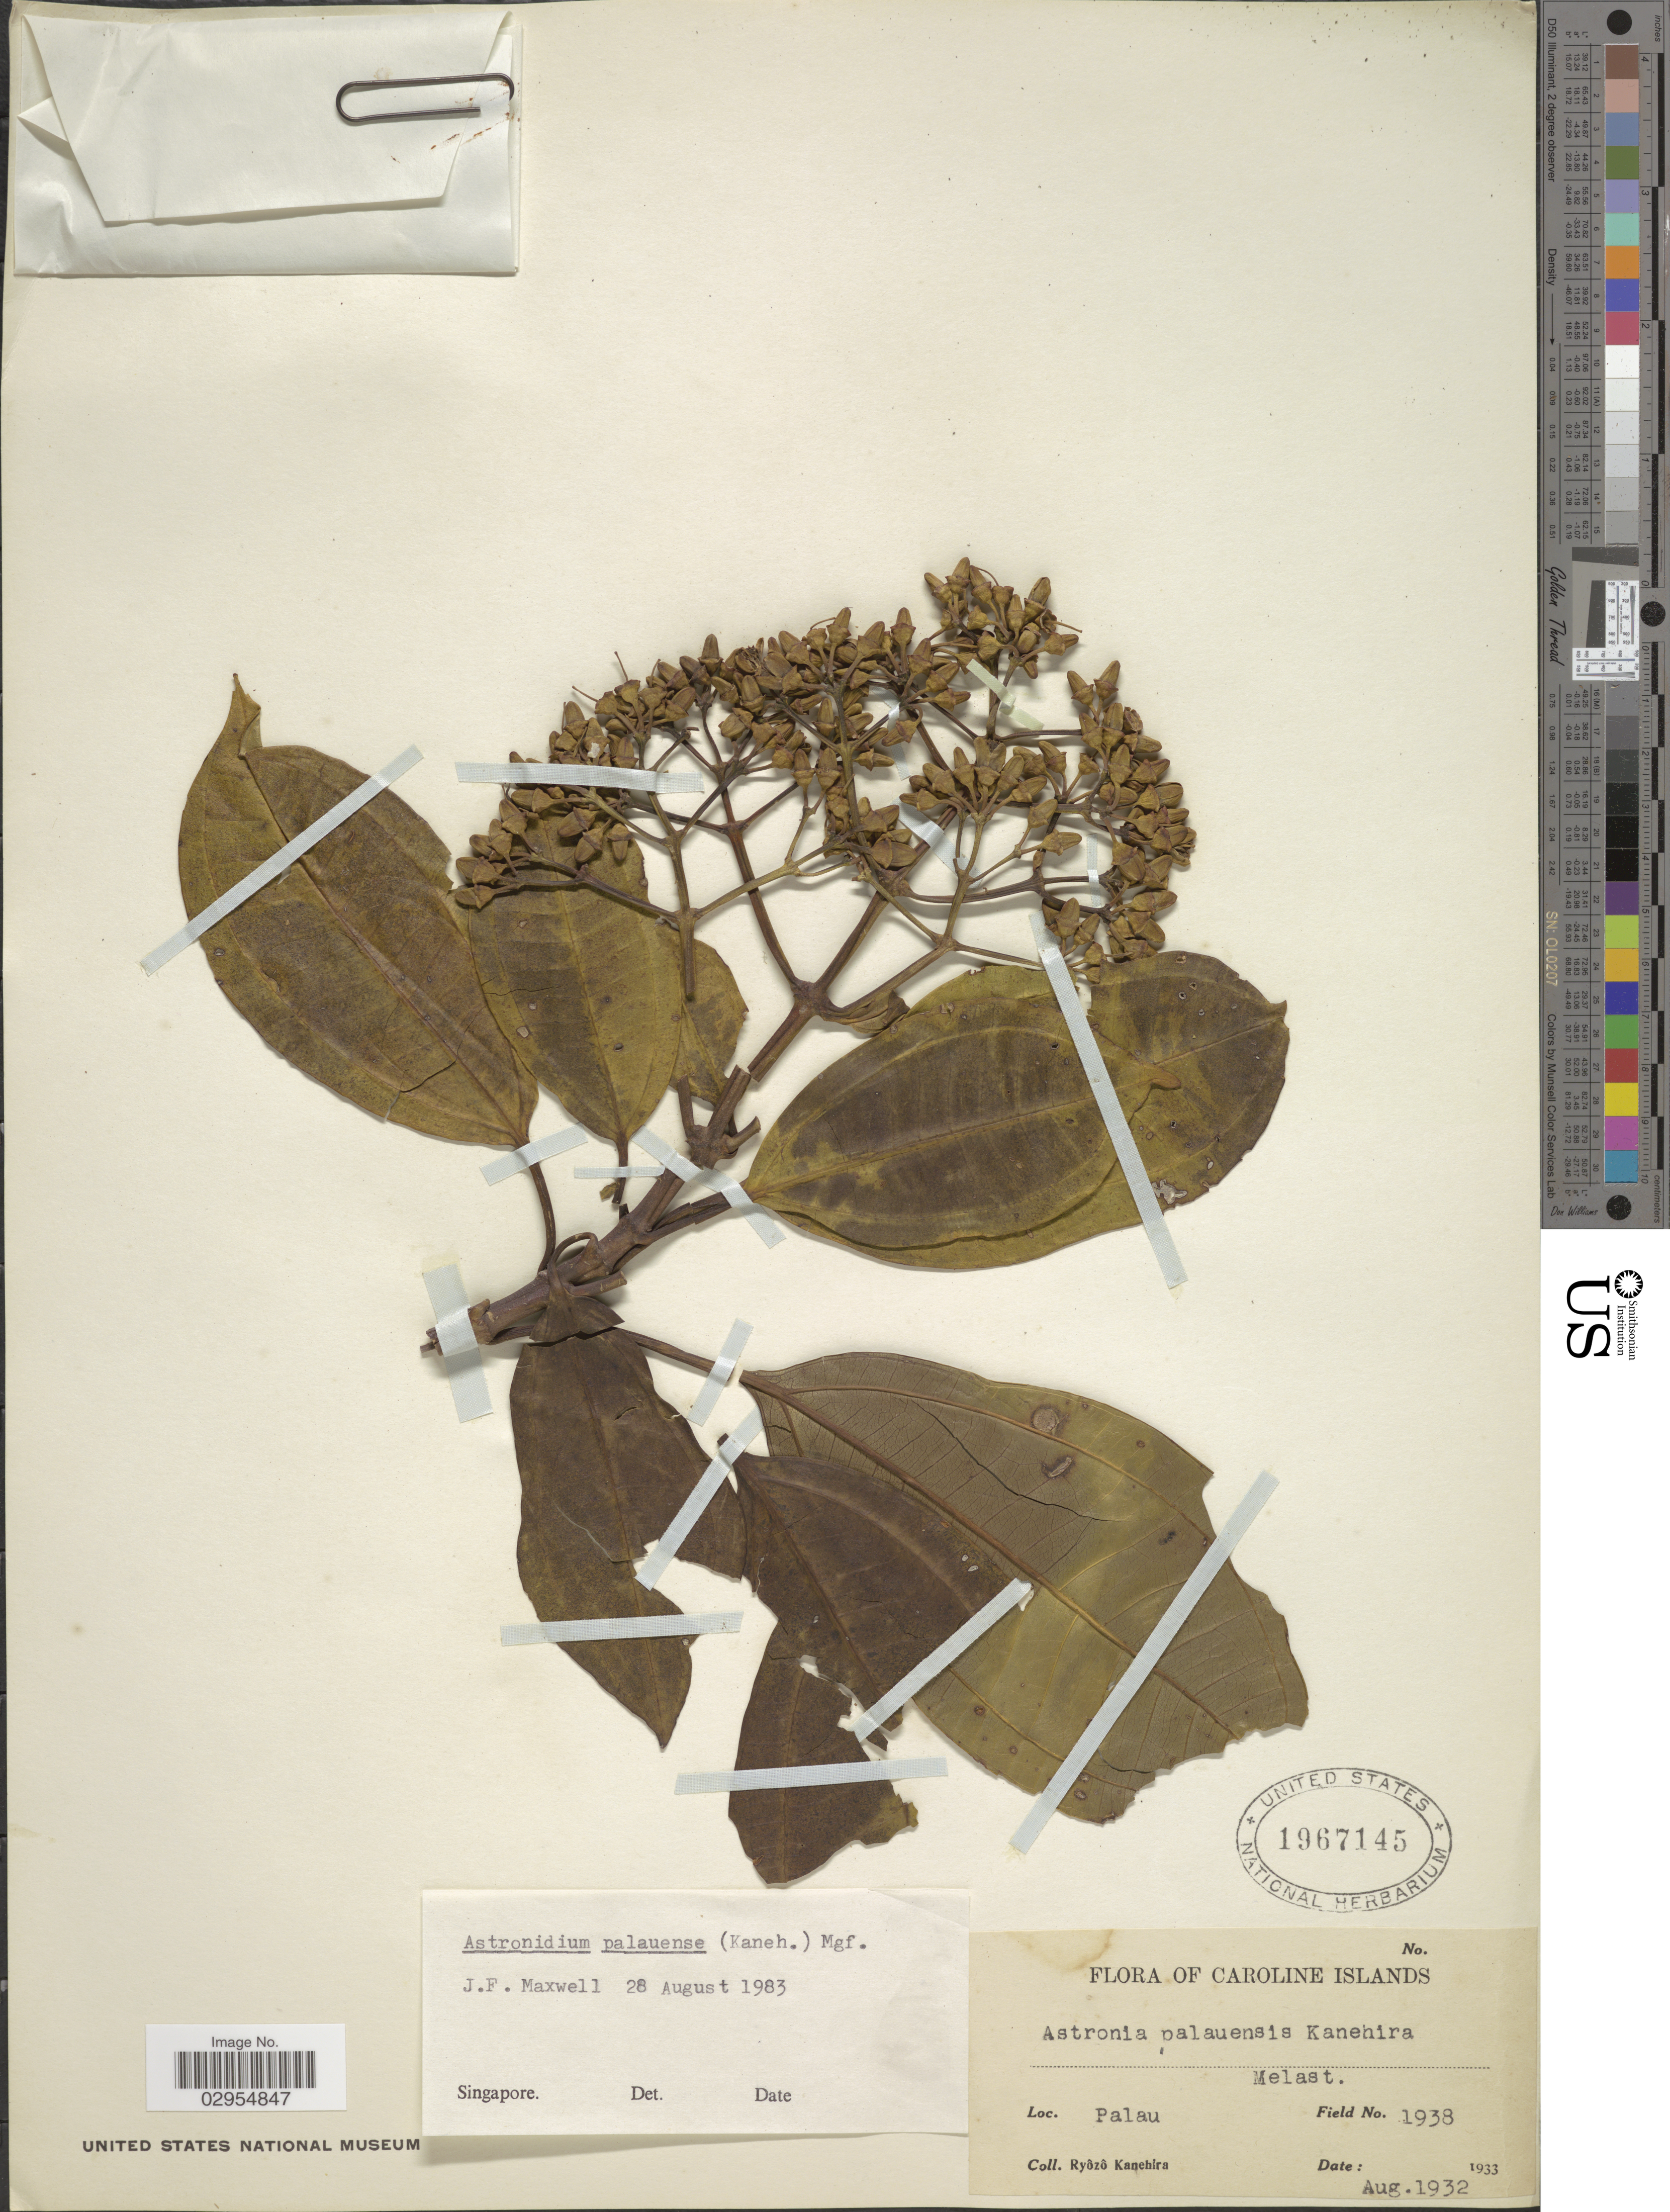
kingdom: Plantae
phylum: Tracheophyta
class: Magnoliopsida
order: Myrtales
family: Melastomataceae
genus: Astronidium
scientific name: Astronidium palauense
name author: (Kaneh.) Markgr.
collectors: R. Kanehira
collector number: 1938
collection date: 1932-08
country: Palau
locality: Palau.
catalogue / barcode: US 1967145